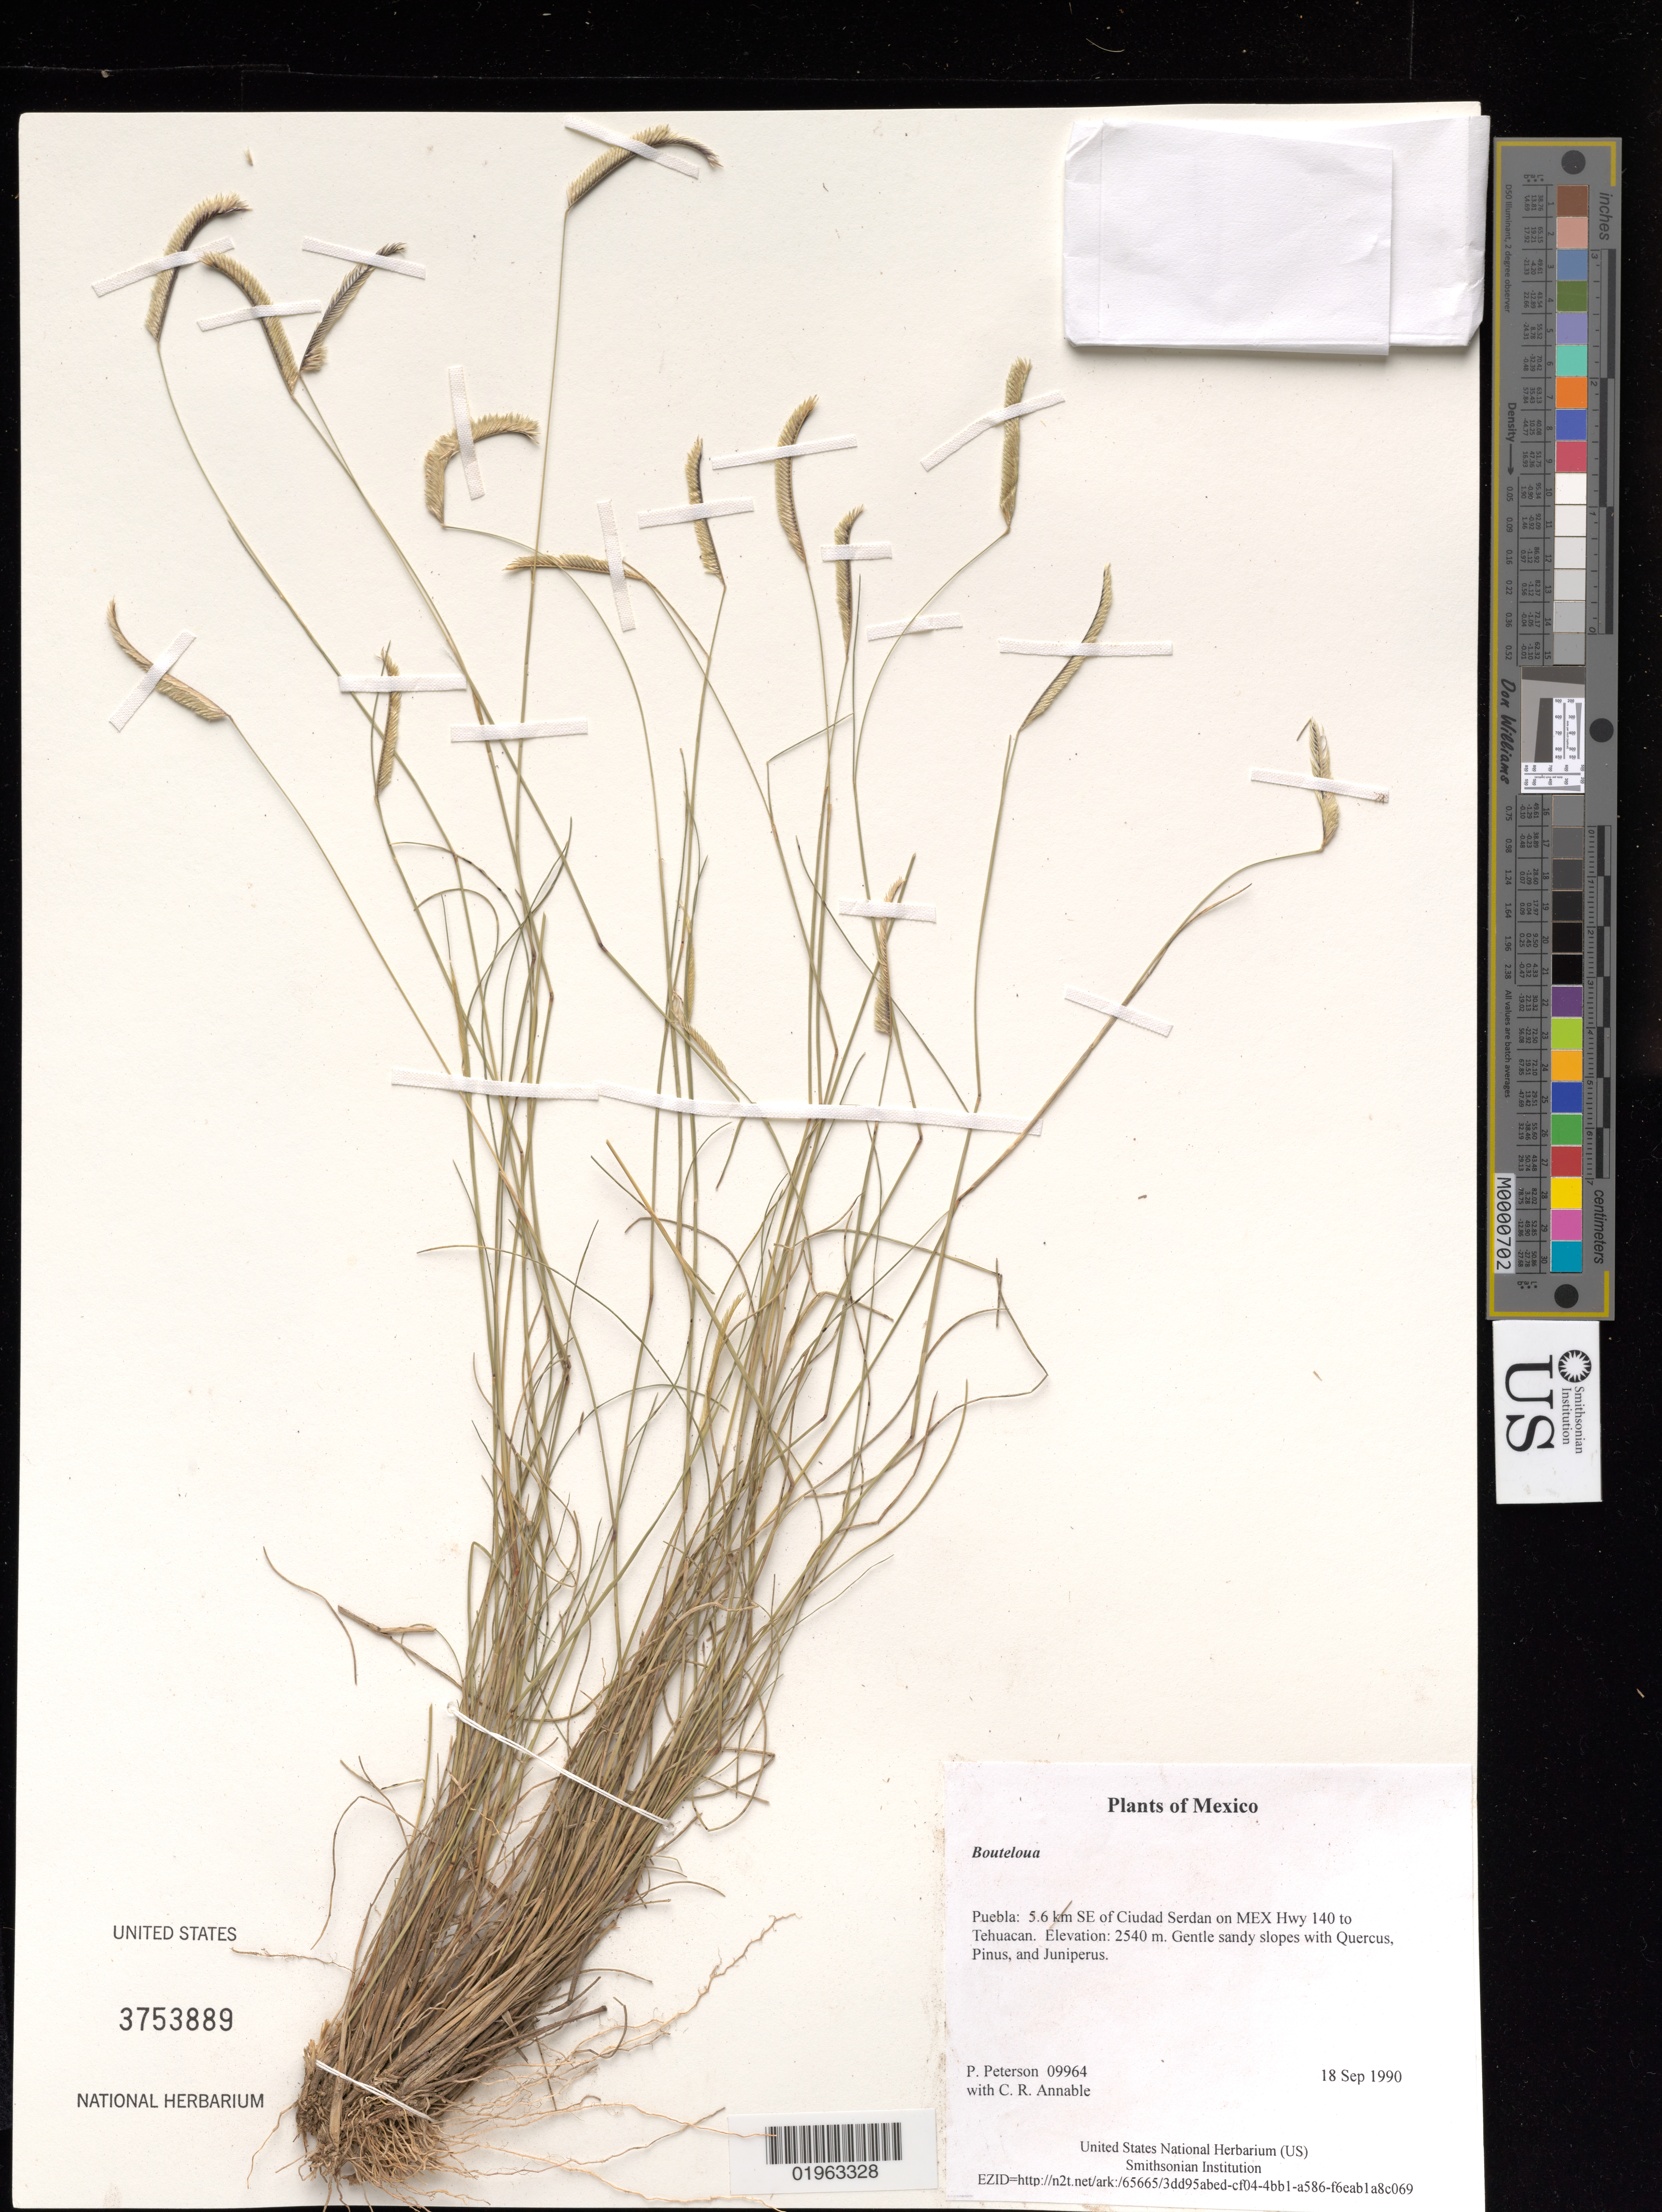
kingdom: Plantae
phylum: Tracheophyta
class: Liliopsida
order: Poales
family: Poaceae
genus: Bouteloua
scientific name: Bouteloua sp.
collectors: P. M. Peterson & C. R. Annable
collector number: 09964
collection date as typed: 18 Sep 1990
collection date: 1990-09-18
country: Mexico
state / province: Puebla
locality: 5.6 km SE of Ciudad Serdan on MEX Hwy 140 to Tehuacan.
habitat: Gentle sandy slopes with Quercus, Pinus, and Juniperus.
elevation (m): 2540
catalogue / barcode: US 3753889